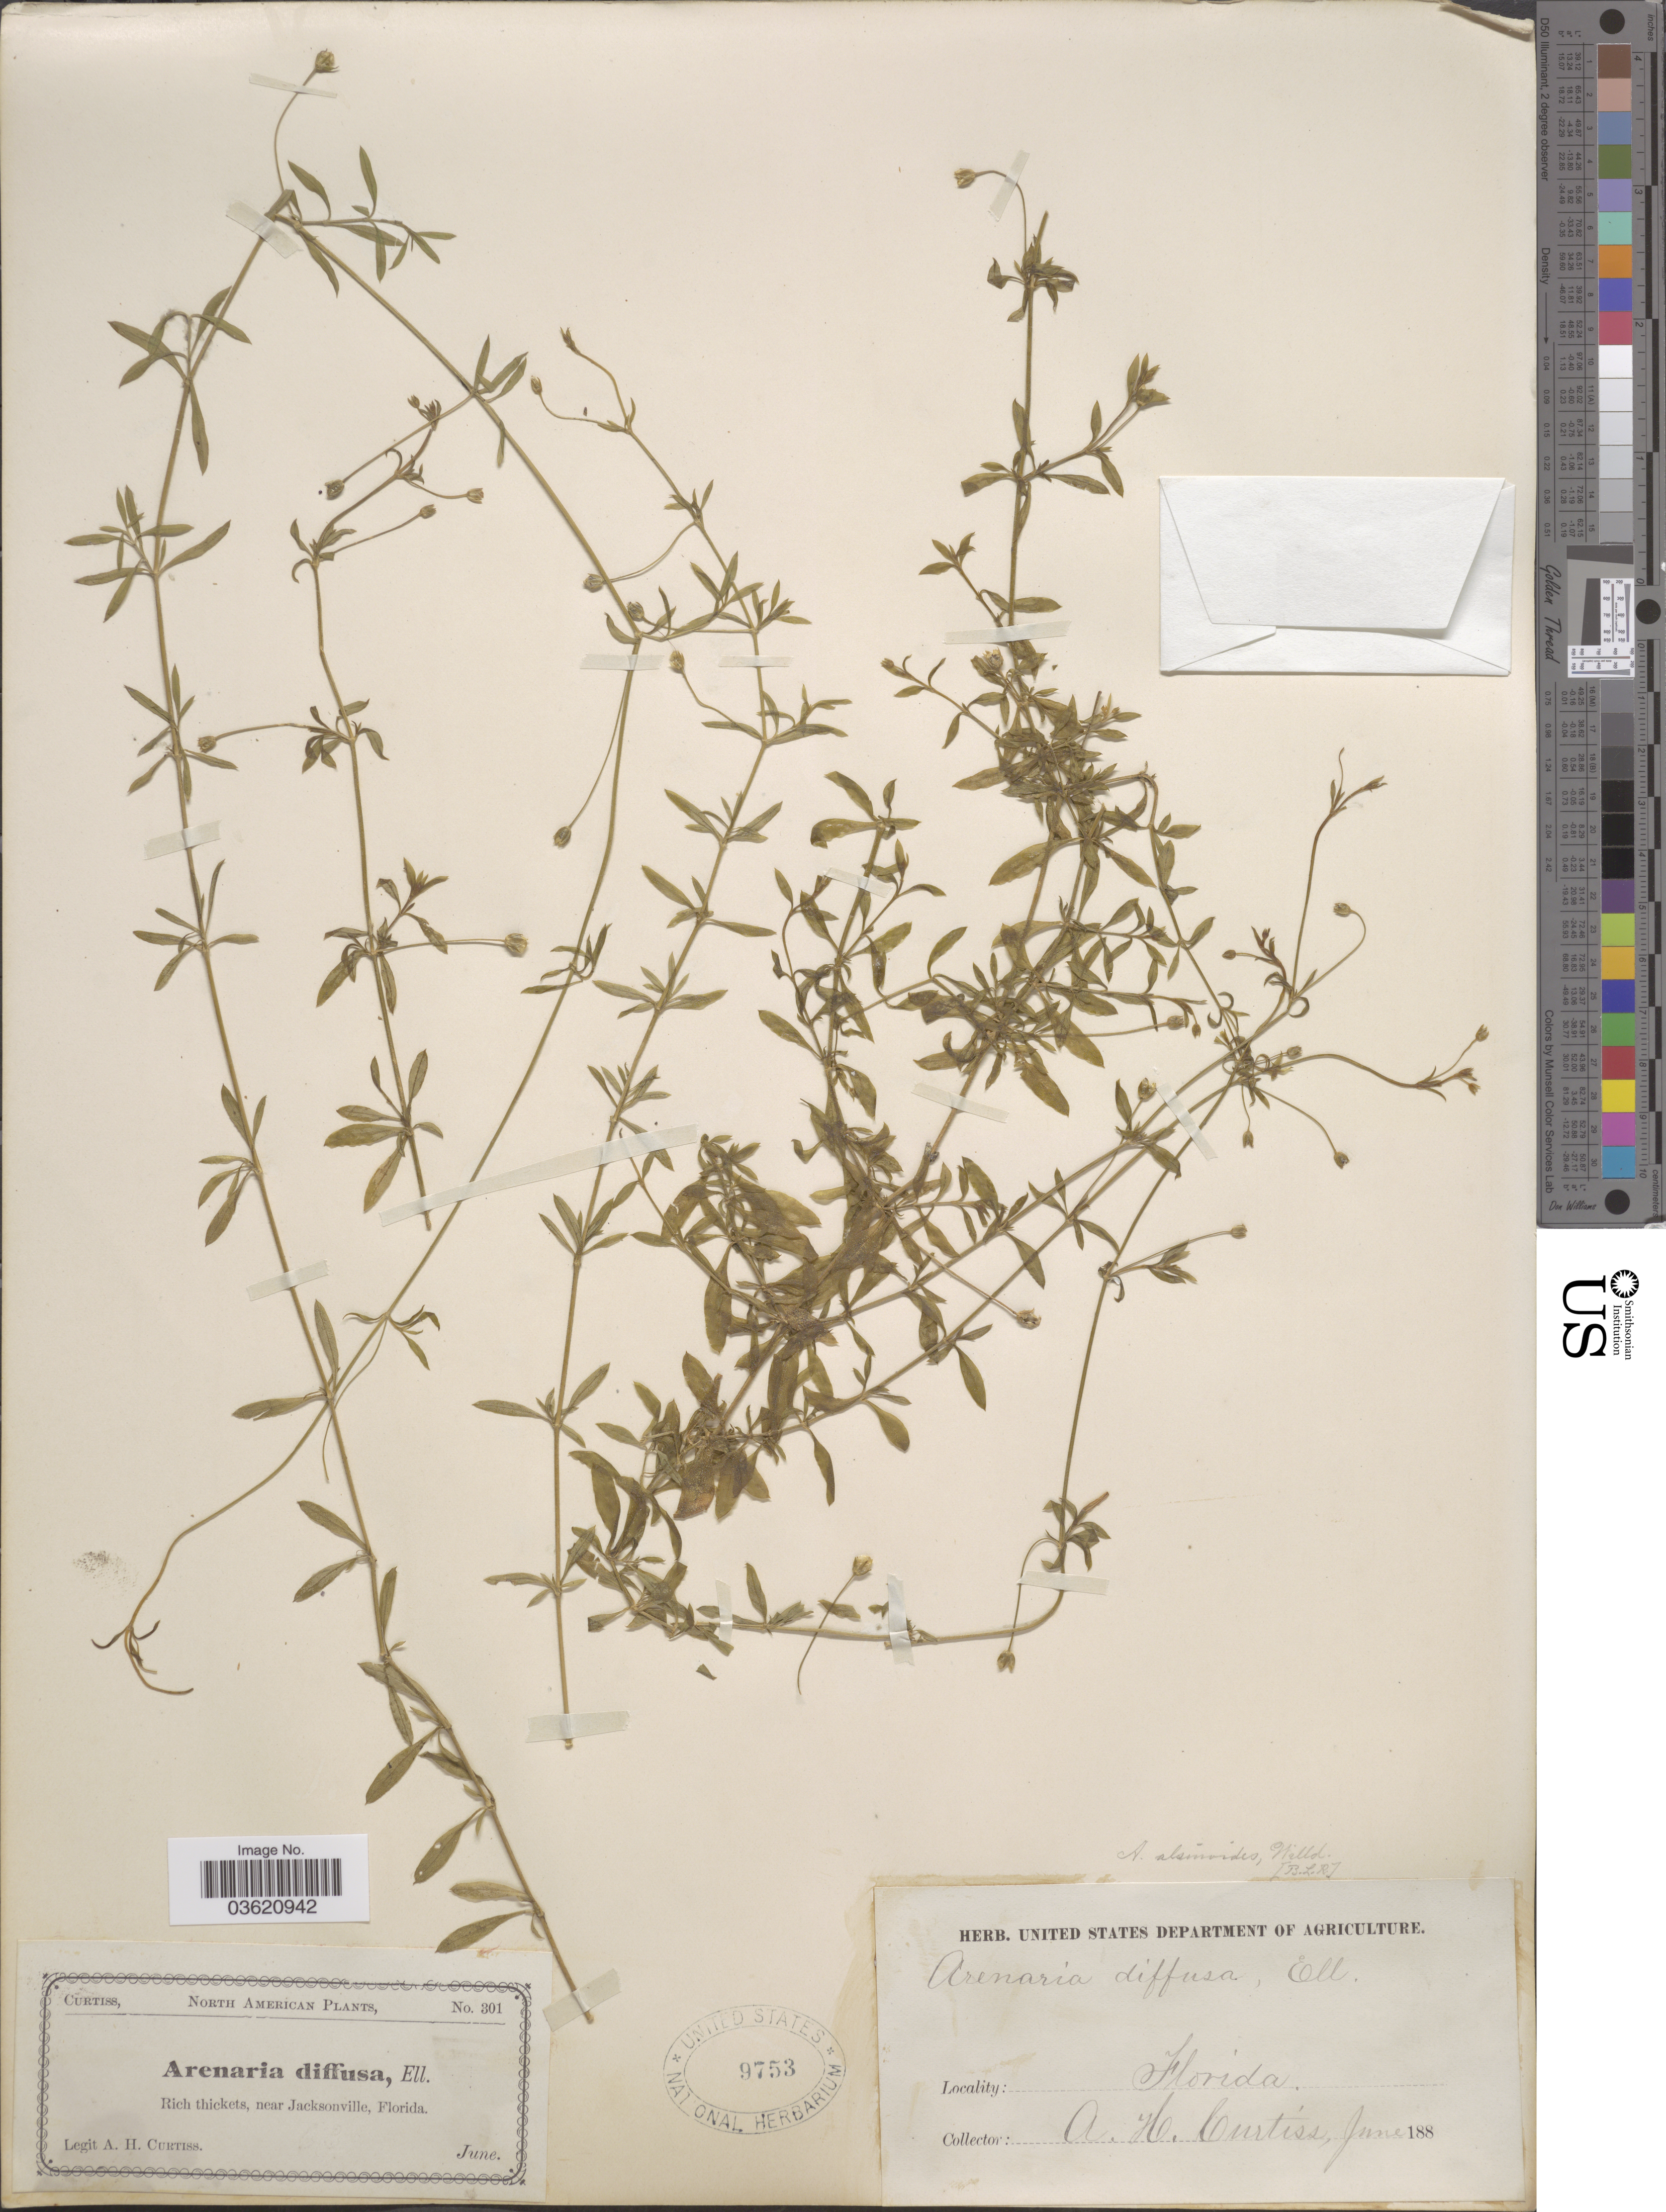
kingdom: Plantae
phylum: Tracheophyta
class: Magnoliopsida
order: Caryophyllales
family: Caryophyllaceae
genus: Arenaria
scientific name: Arenaria lanuginosa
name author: (Michx.) Rohrb.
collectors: A. H. Curtiss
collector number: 301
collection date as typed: June 188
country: United States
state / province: Florida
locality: Near Jacksonville.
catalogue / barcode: US 9753